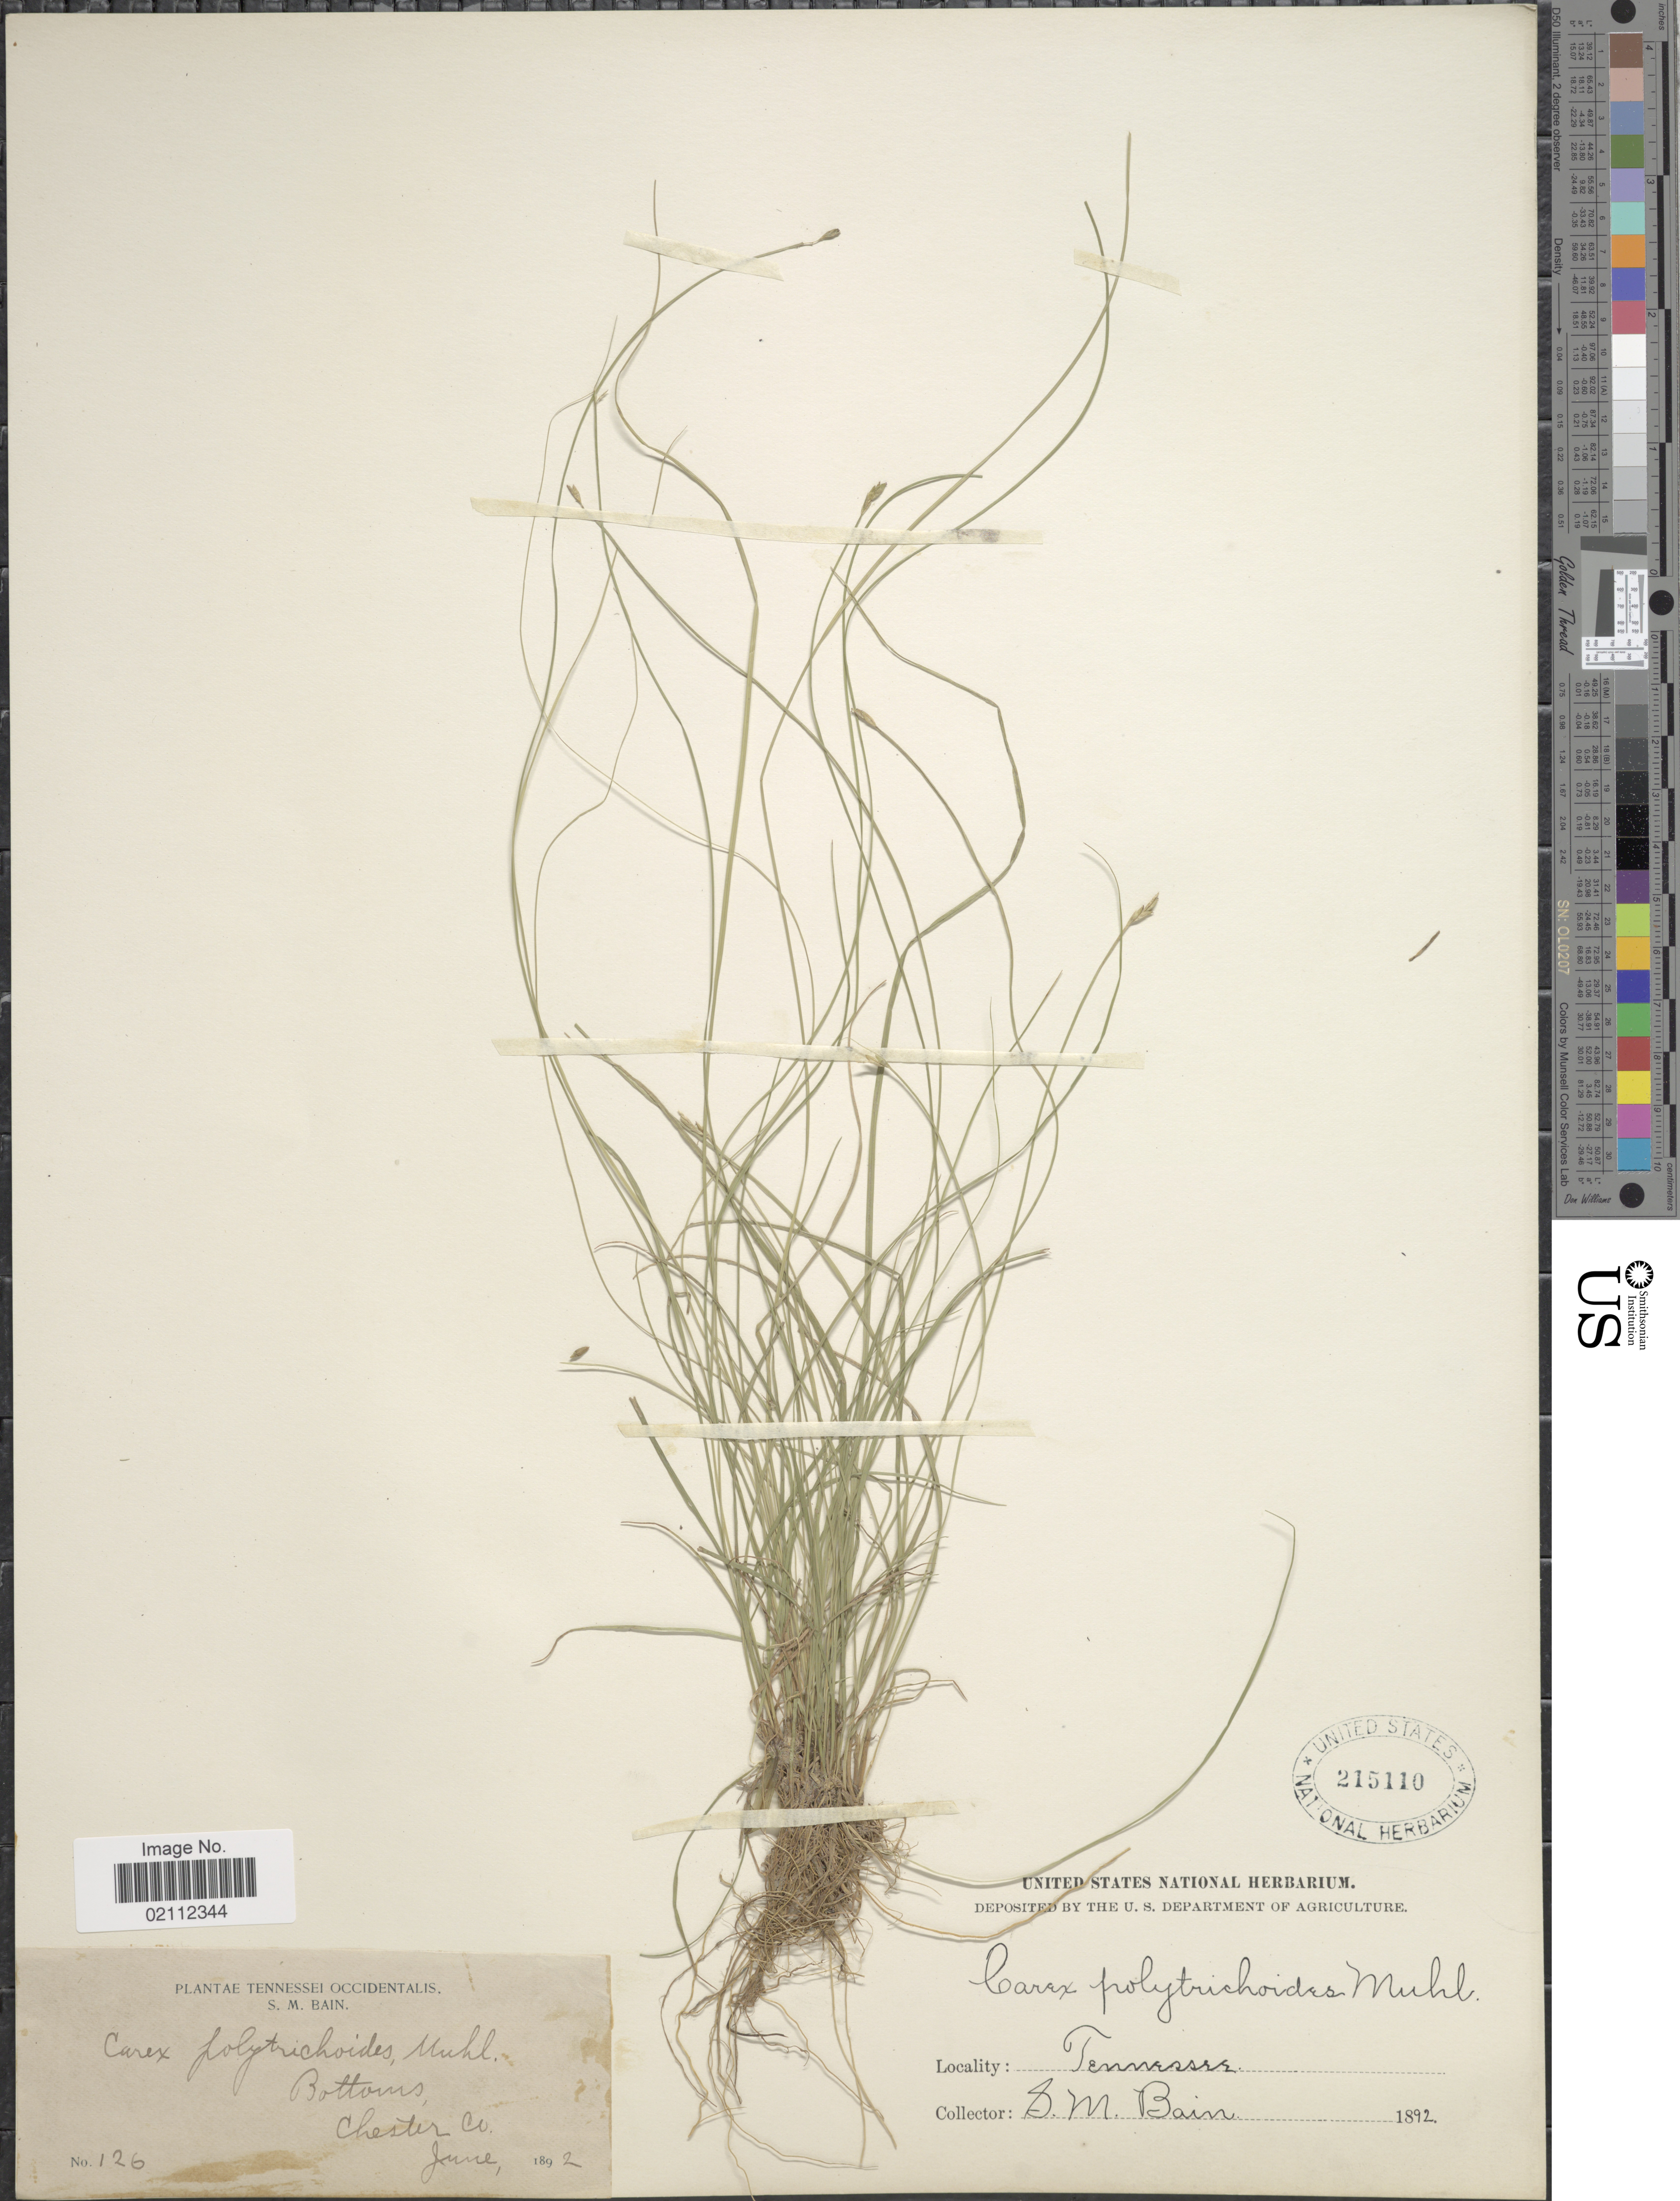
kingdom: Plantae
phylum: Tracheophyta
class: Liliopsida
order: Poales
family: Cyperaceae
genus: Carex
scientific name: Carex leptalea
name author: Wahlenb.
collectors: S. M. Bain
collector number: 126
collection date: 1892-06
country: United States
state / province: Tennessee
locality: Bottoms, Chester Co.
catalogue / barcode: US 215110